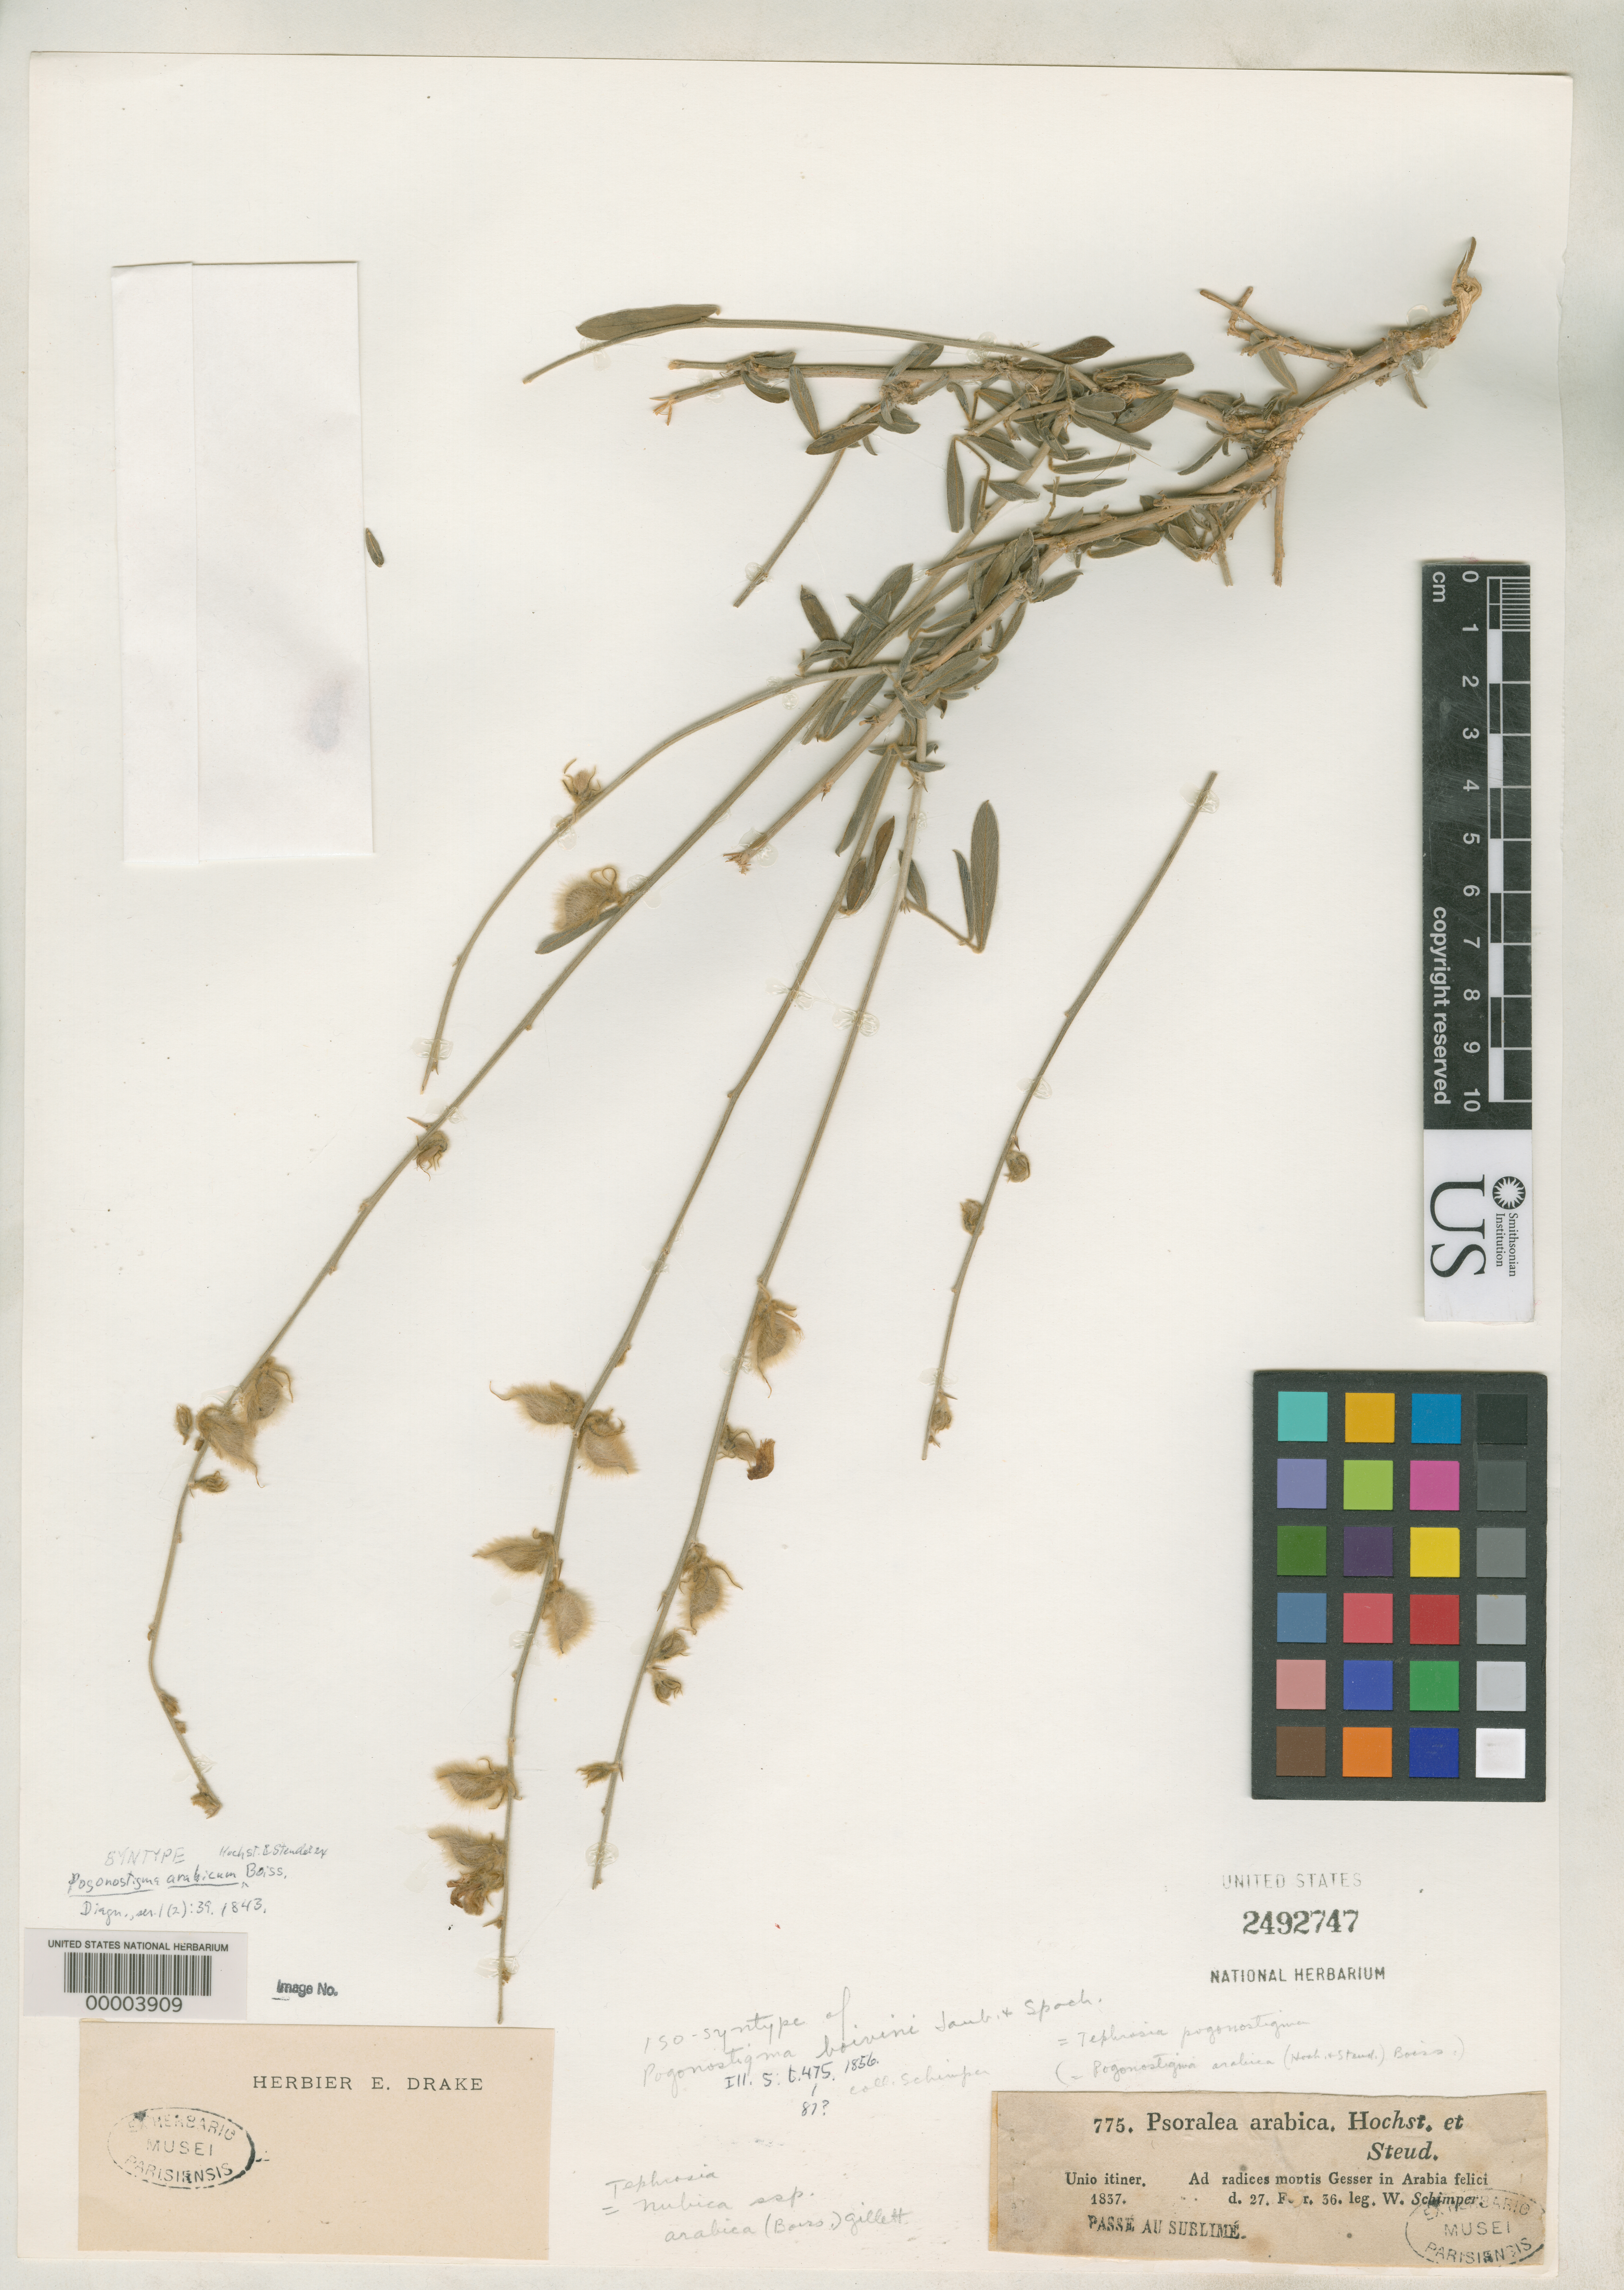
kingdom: Plantae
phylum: Tracheophyta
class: Magnoliopsida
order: Fabales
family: Fabaceae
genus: Pogonostigma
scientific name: Pogonostigma arabicum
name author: Hochst. & Steud. ex Boiss.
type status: Syntype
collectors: W. P. Schimper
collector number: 775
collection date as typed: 27 Feb 1836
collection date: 1836-02-27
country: Yemen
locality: Mt. Gesser. (country as"Arabia")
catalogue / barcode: US 2492747